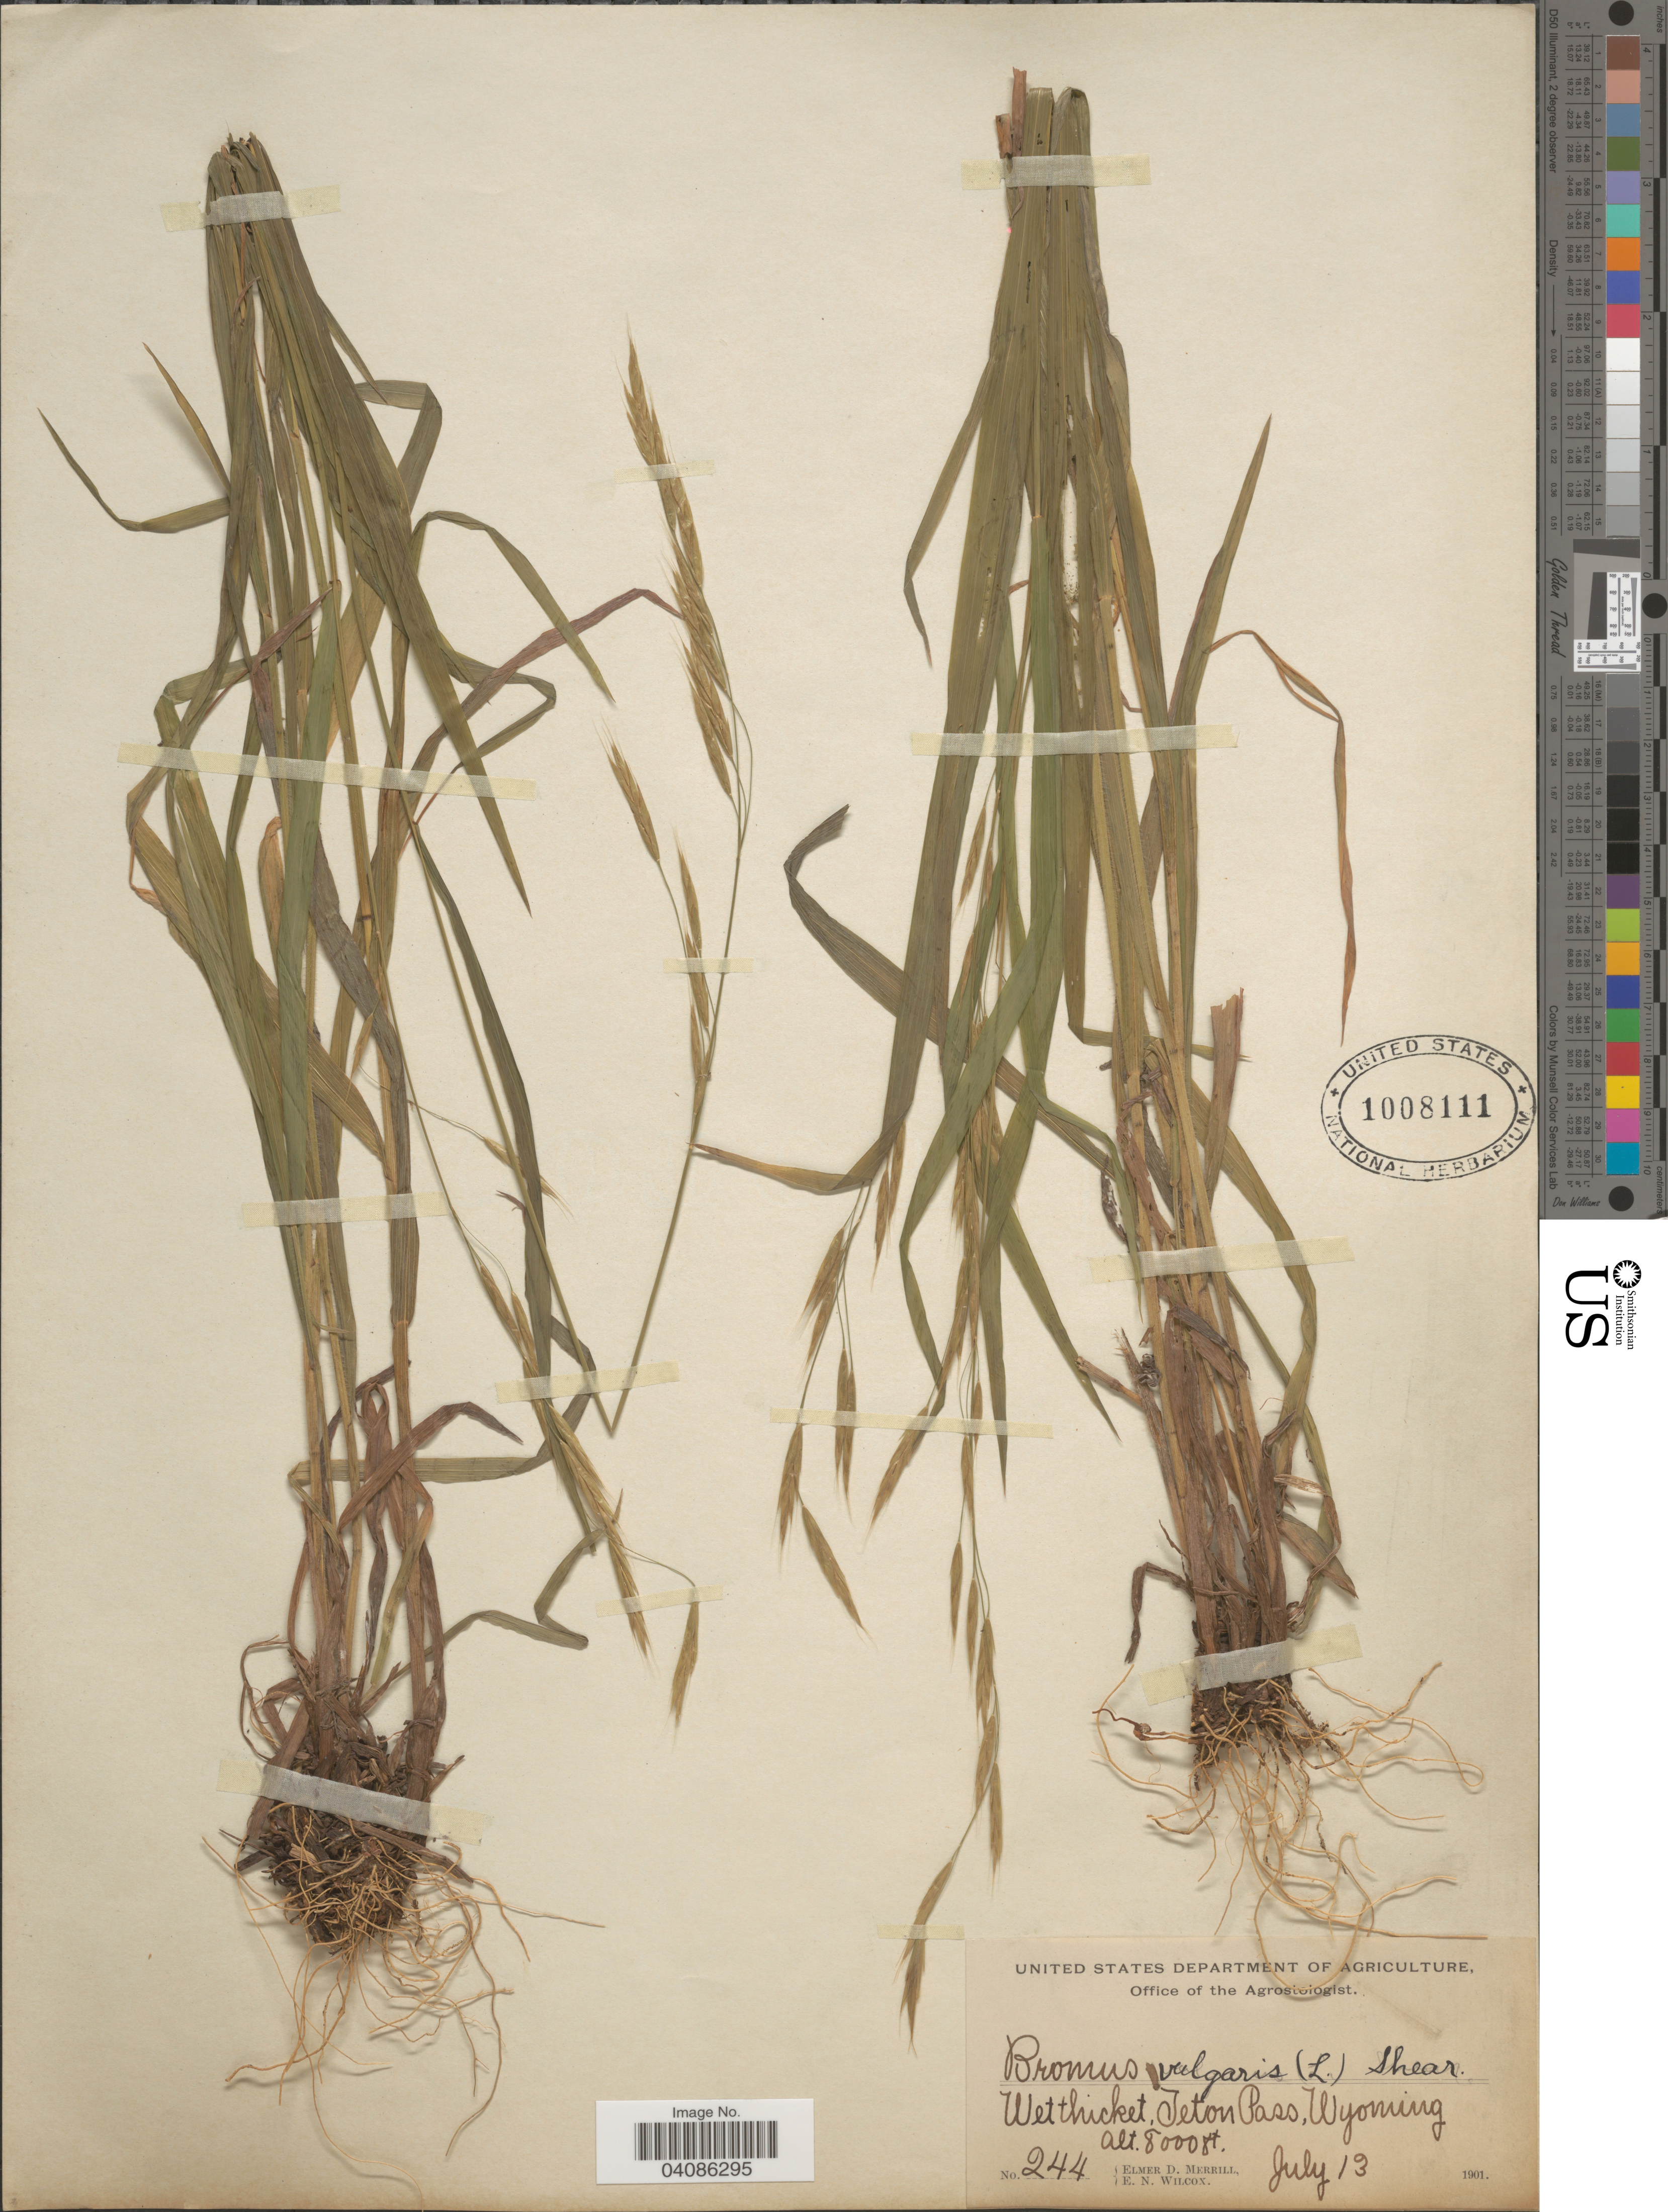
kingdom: Plantae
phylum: Tracheophyta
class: Liliopsida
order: Poales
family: Poaceae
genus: Bromus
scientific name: Bromus vulgaris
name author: (Hook.) Shear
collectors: E. D. Merrill & E. Wilcox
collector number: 244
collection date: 1901-07-13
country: United States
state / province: Wyoming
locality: Wet thicket. Teton Pass.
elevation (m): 2438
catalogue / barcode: US 1008111